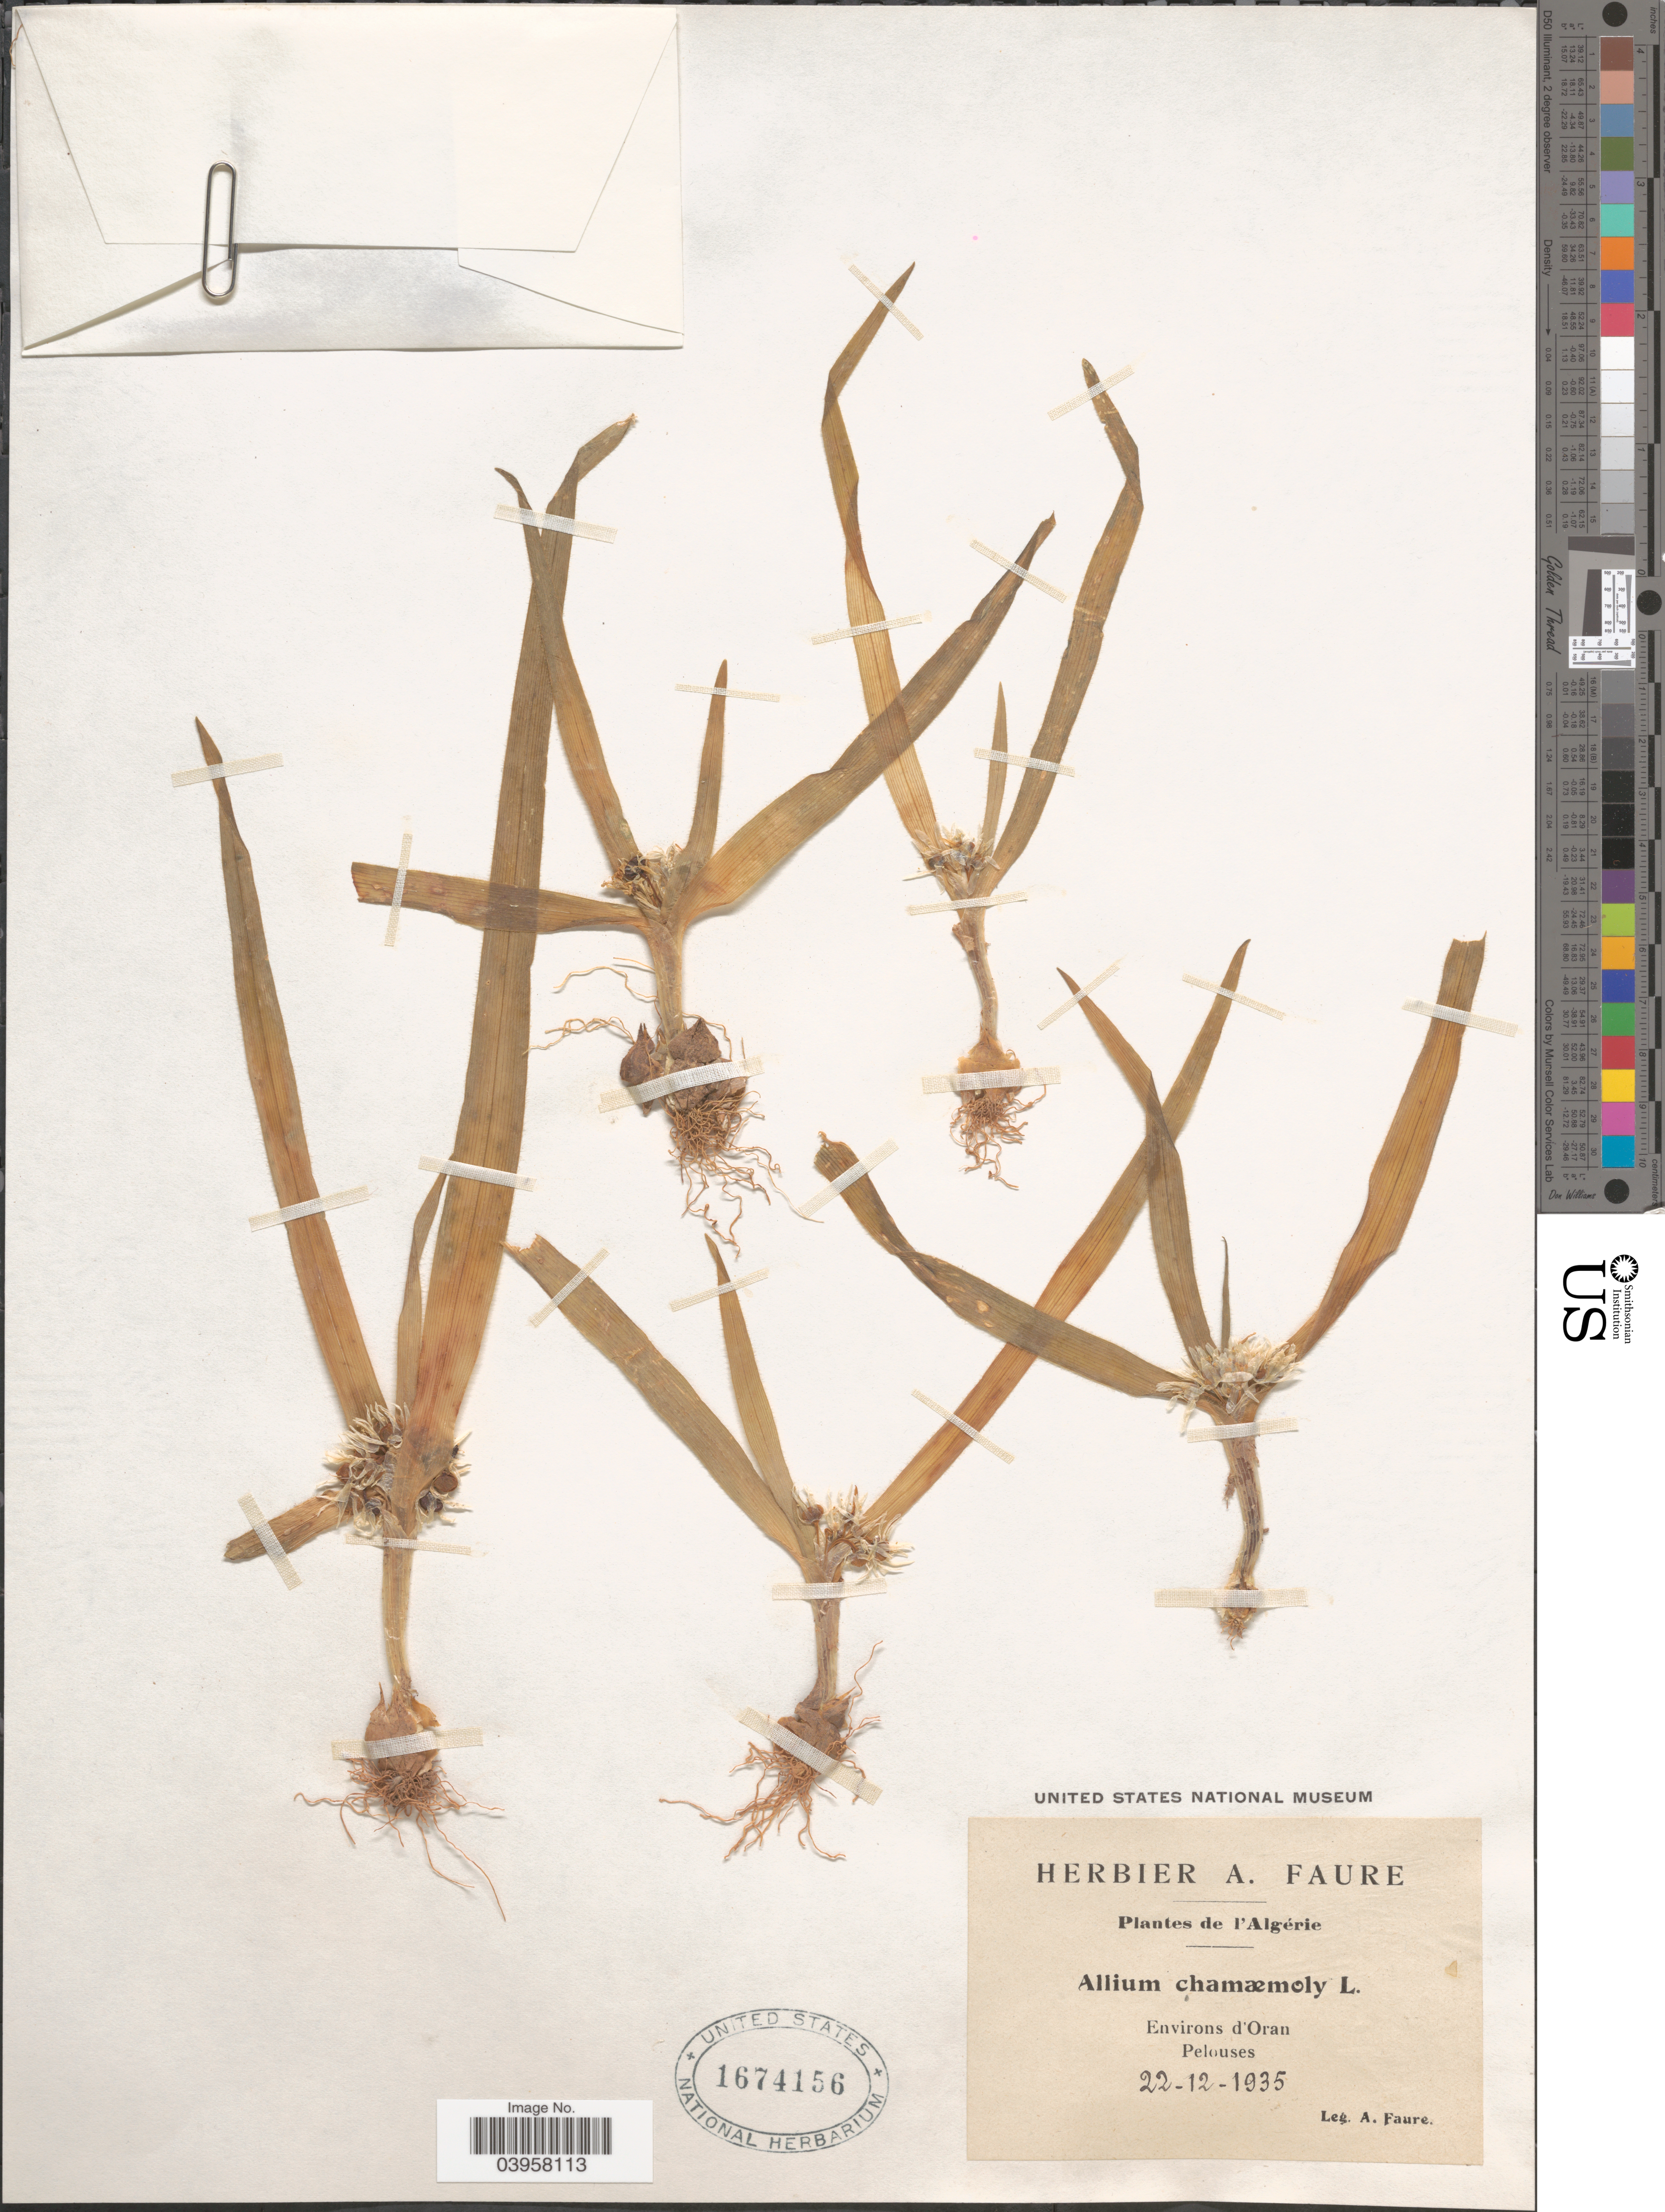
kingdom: Plantae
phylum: Tracheophyta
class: Liliopsida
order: Asparagales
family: Amaryllidaceae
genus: Allium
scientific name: Allium chamaemoly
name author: L.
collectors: A. Faure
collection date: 1935-12-22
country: Algeria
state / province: Oran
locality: Environs d'Oran. Pelouses.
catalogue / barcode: US 1674156